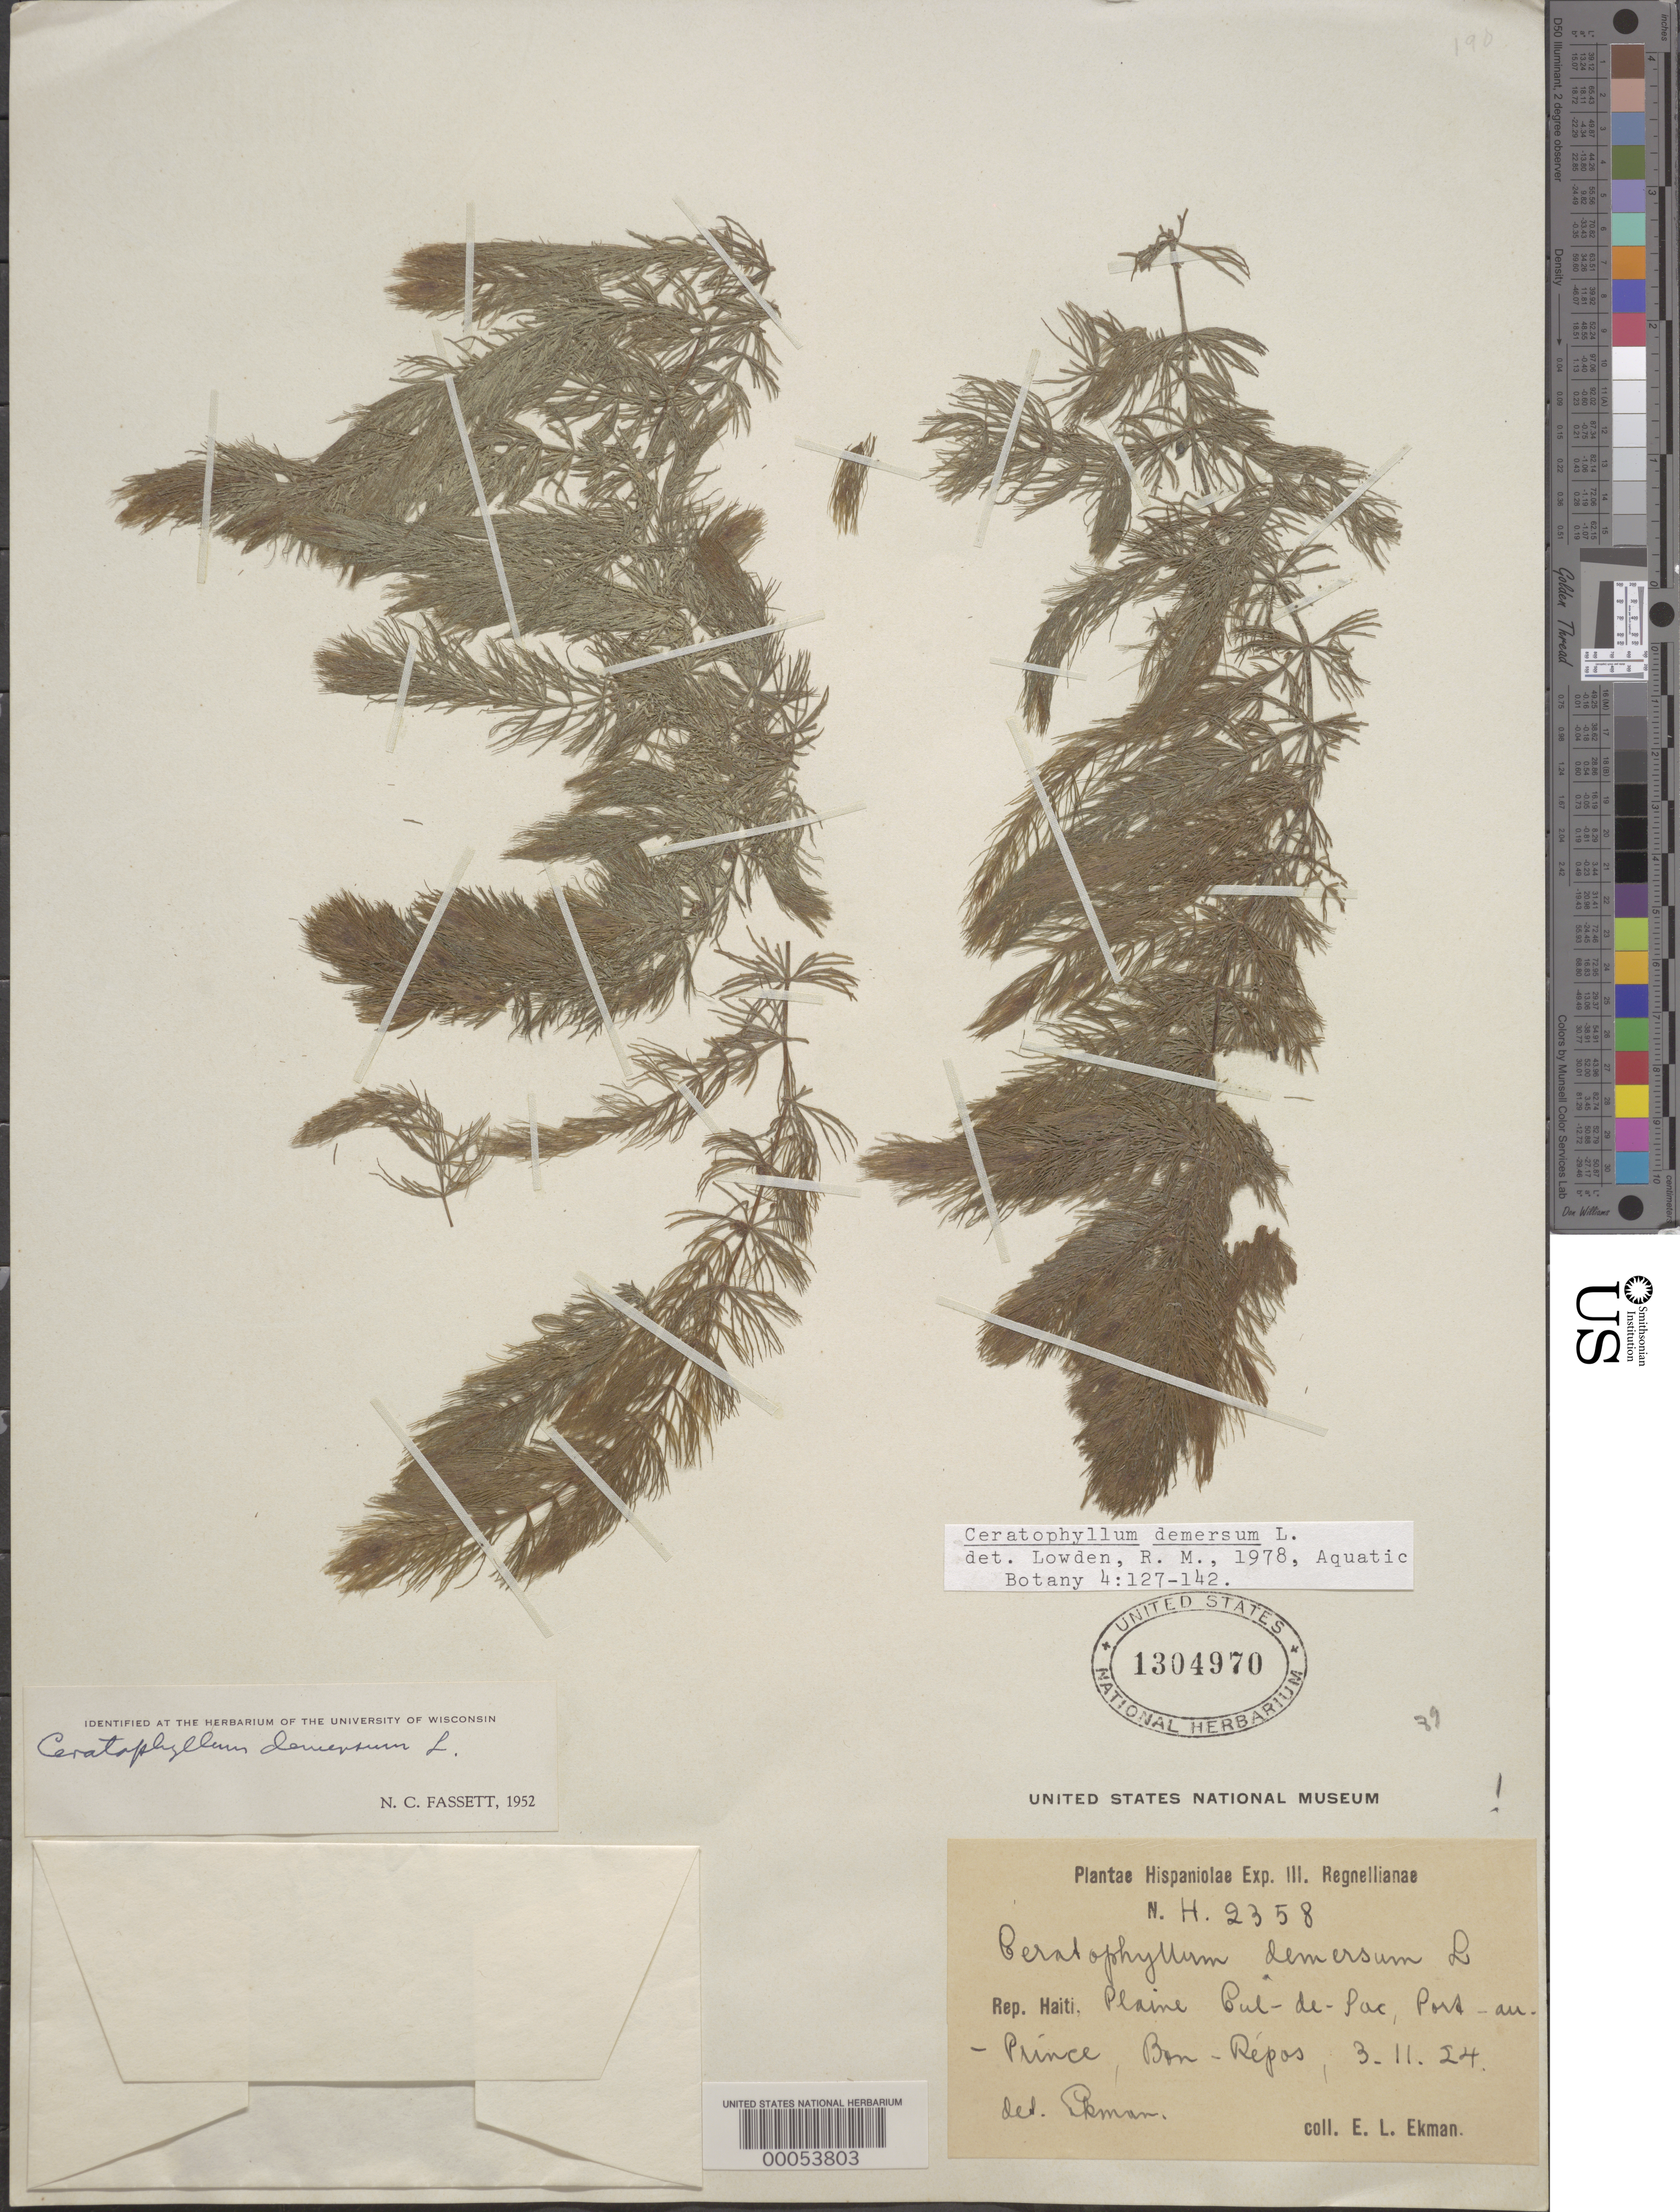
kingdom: Plantae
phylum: Tracheophyta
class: Magnoliopsida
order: Ceratophyllales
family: Ceratophyllaceae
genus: Ceratophyllum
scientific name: Ceratophyllum demersum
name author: L.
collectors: E. L. Ekman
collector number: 2358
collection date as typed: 11 Mar 1924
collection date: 1924-03-11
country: Haiti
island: Hispaniola Island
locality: Prince, bon-repos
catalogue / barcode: US 1304970